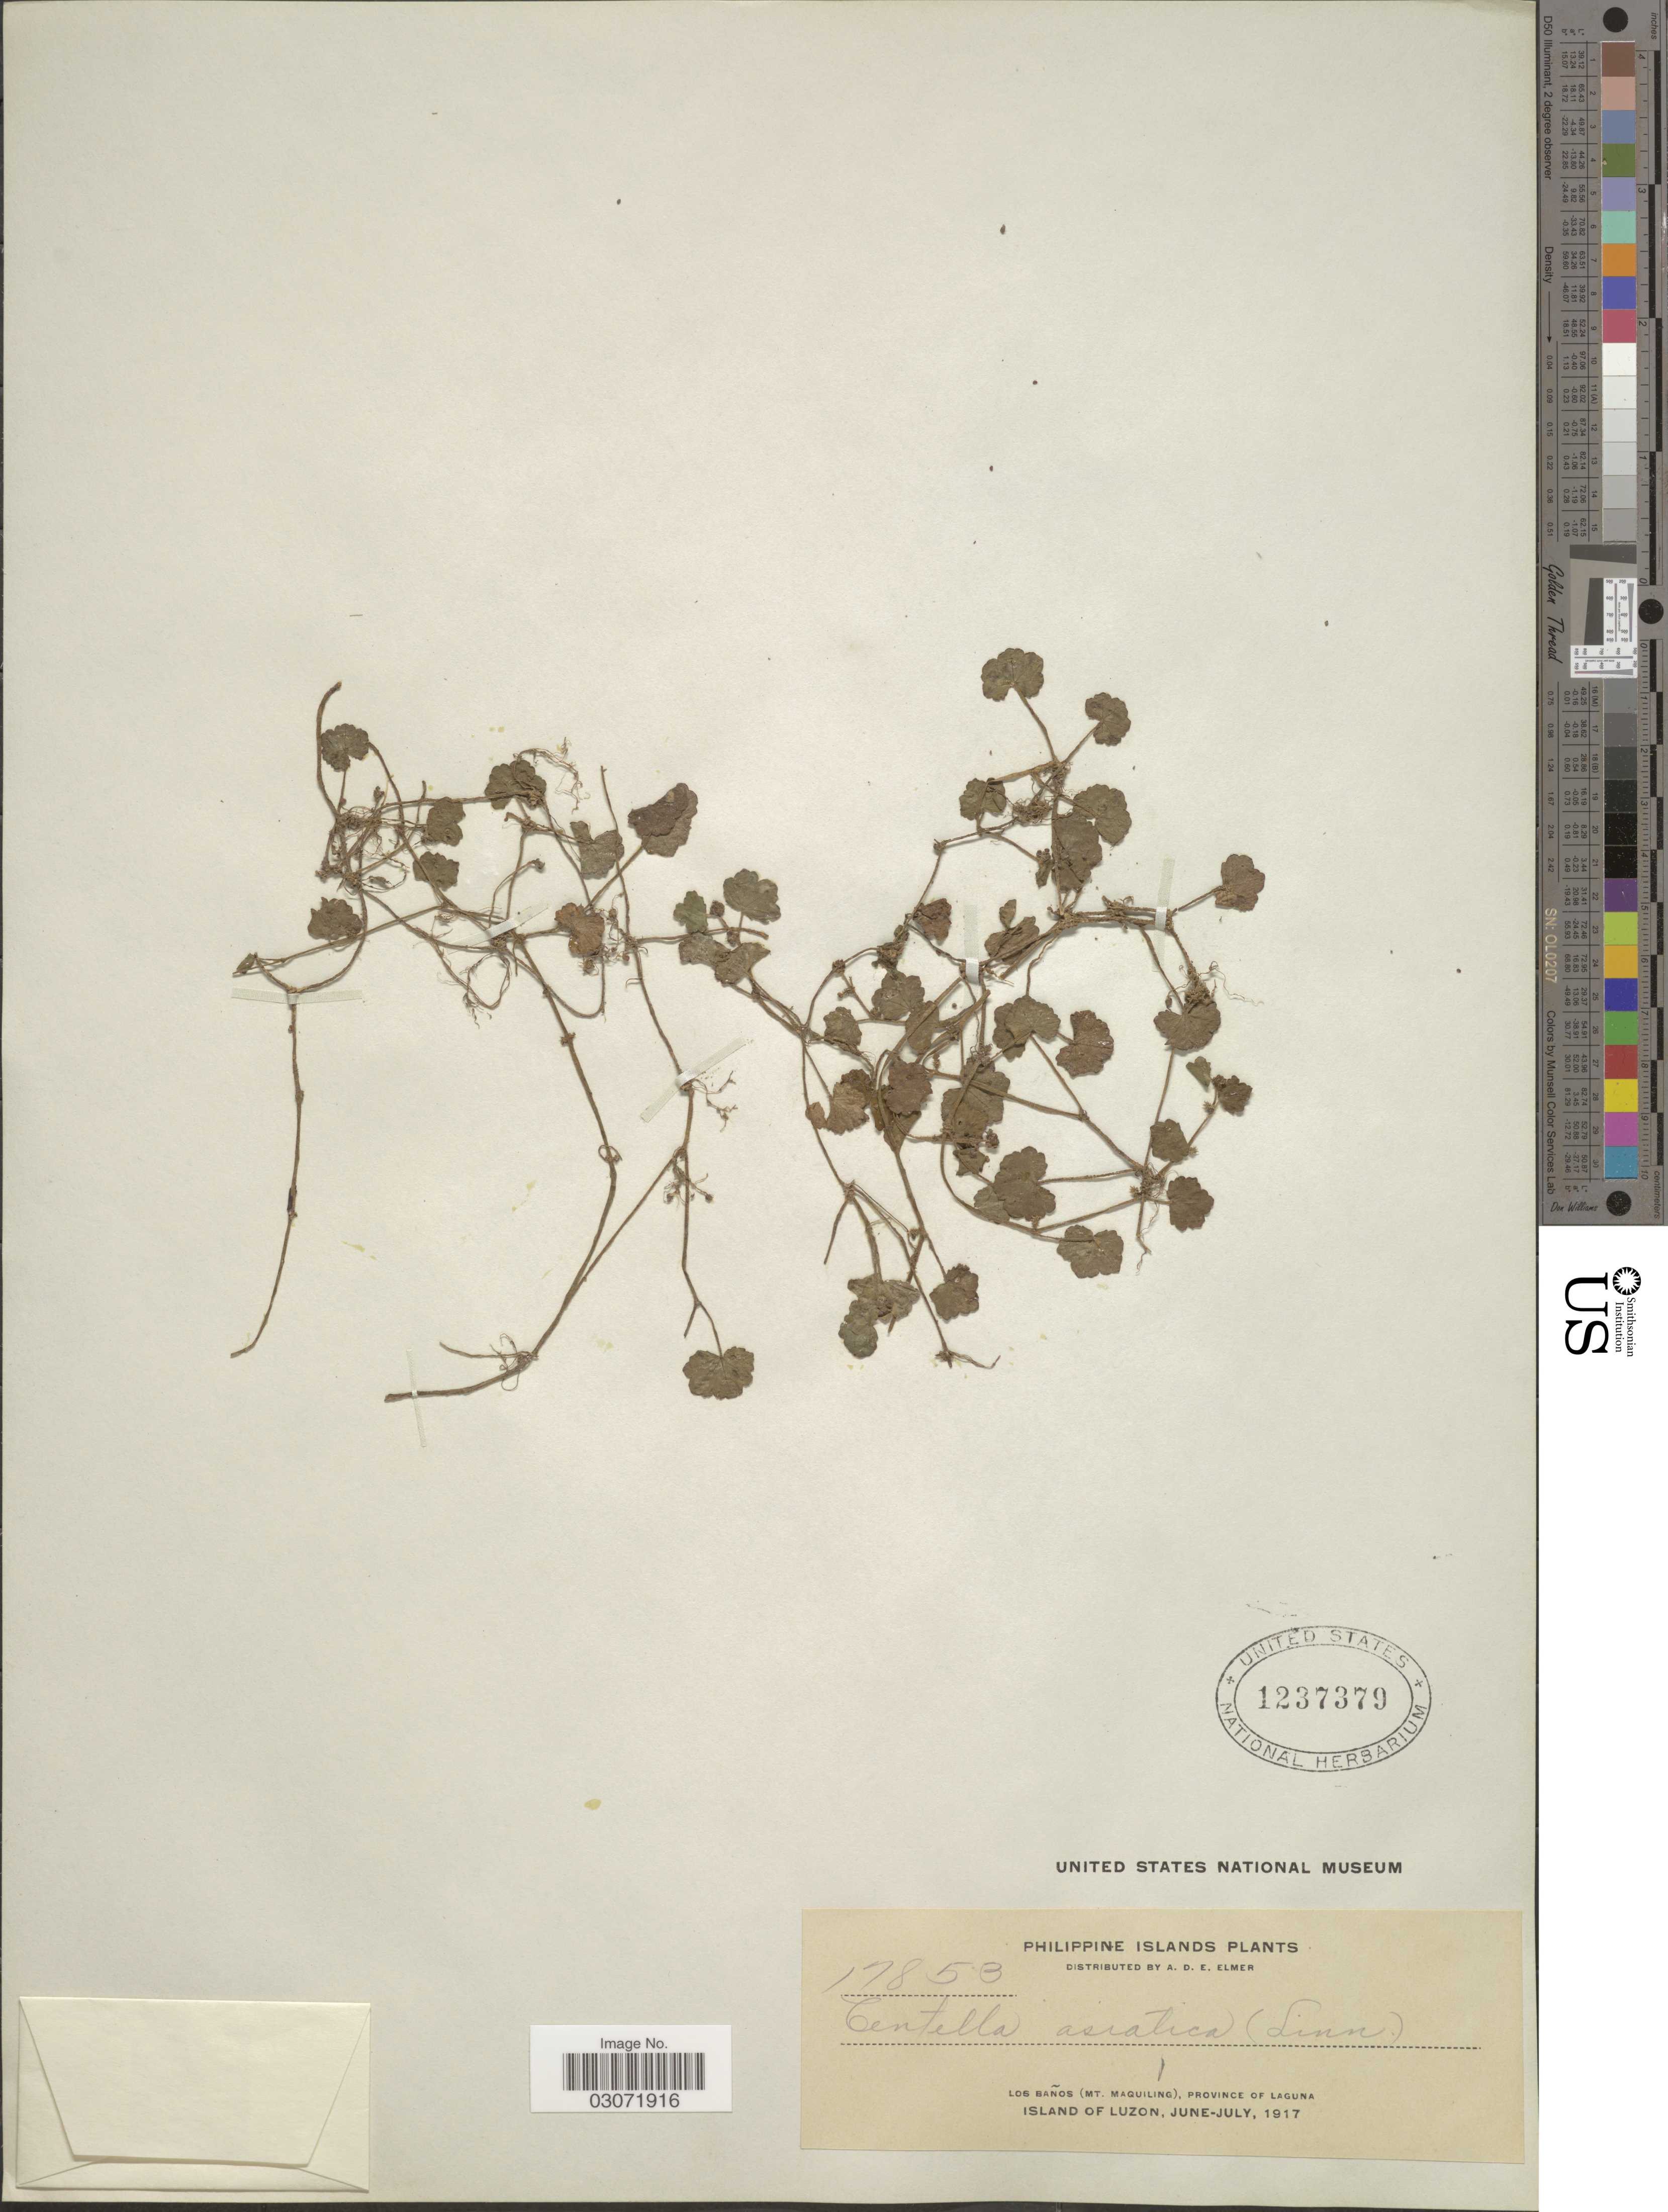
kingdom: Plantae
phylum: Tracheophyta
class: Magnoliopsida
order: Apiales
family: Apiaceae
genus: Centella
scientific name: Centella asiatica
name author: (L.) Urb.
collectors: A. D. E. Elmer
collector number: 17853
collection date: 1917-06/1917-07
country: Philippines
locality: Los Baños (Mt. Maquiling), Province of Laguna. Island of Luzon.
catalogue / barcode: US 1237379